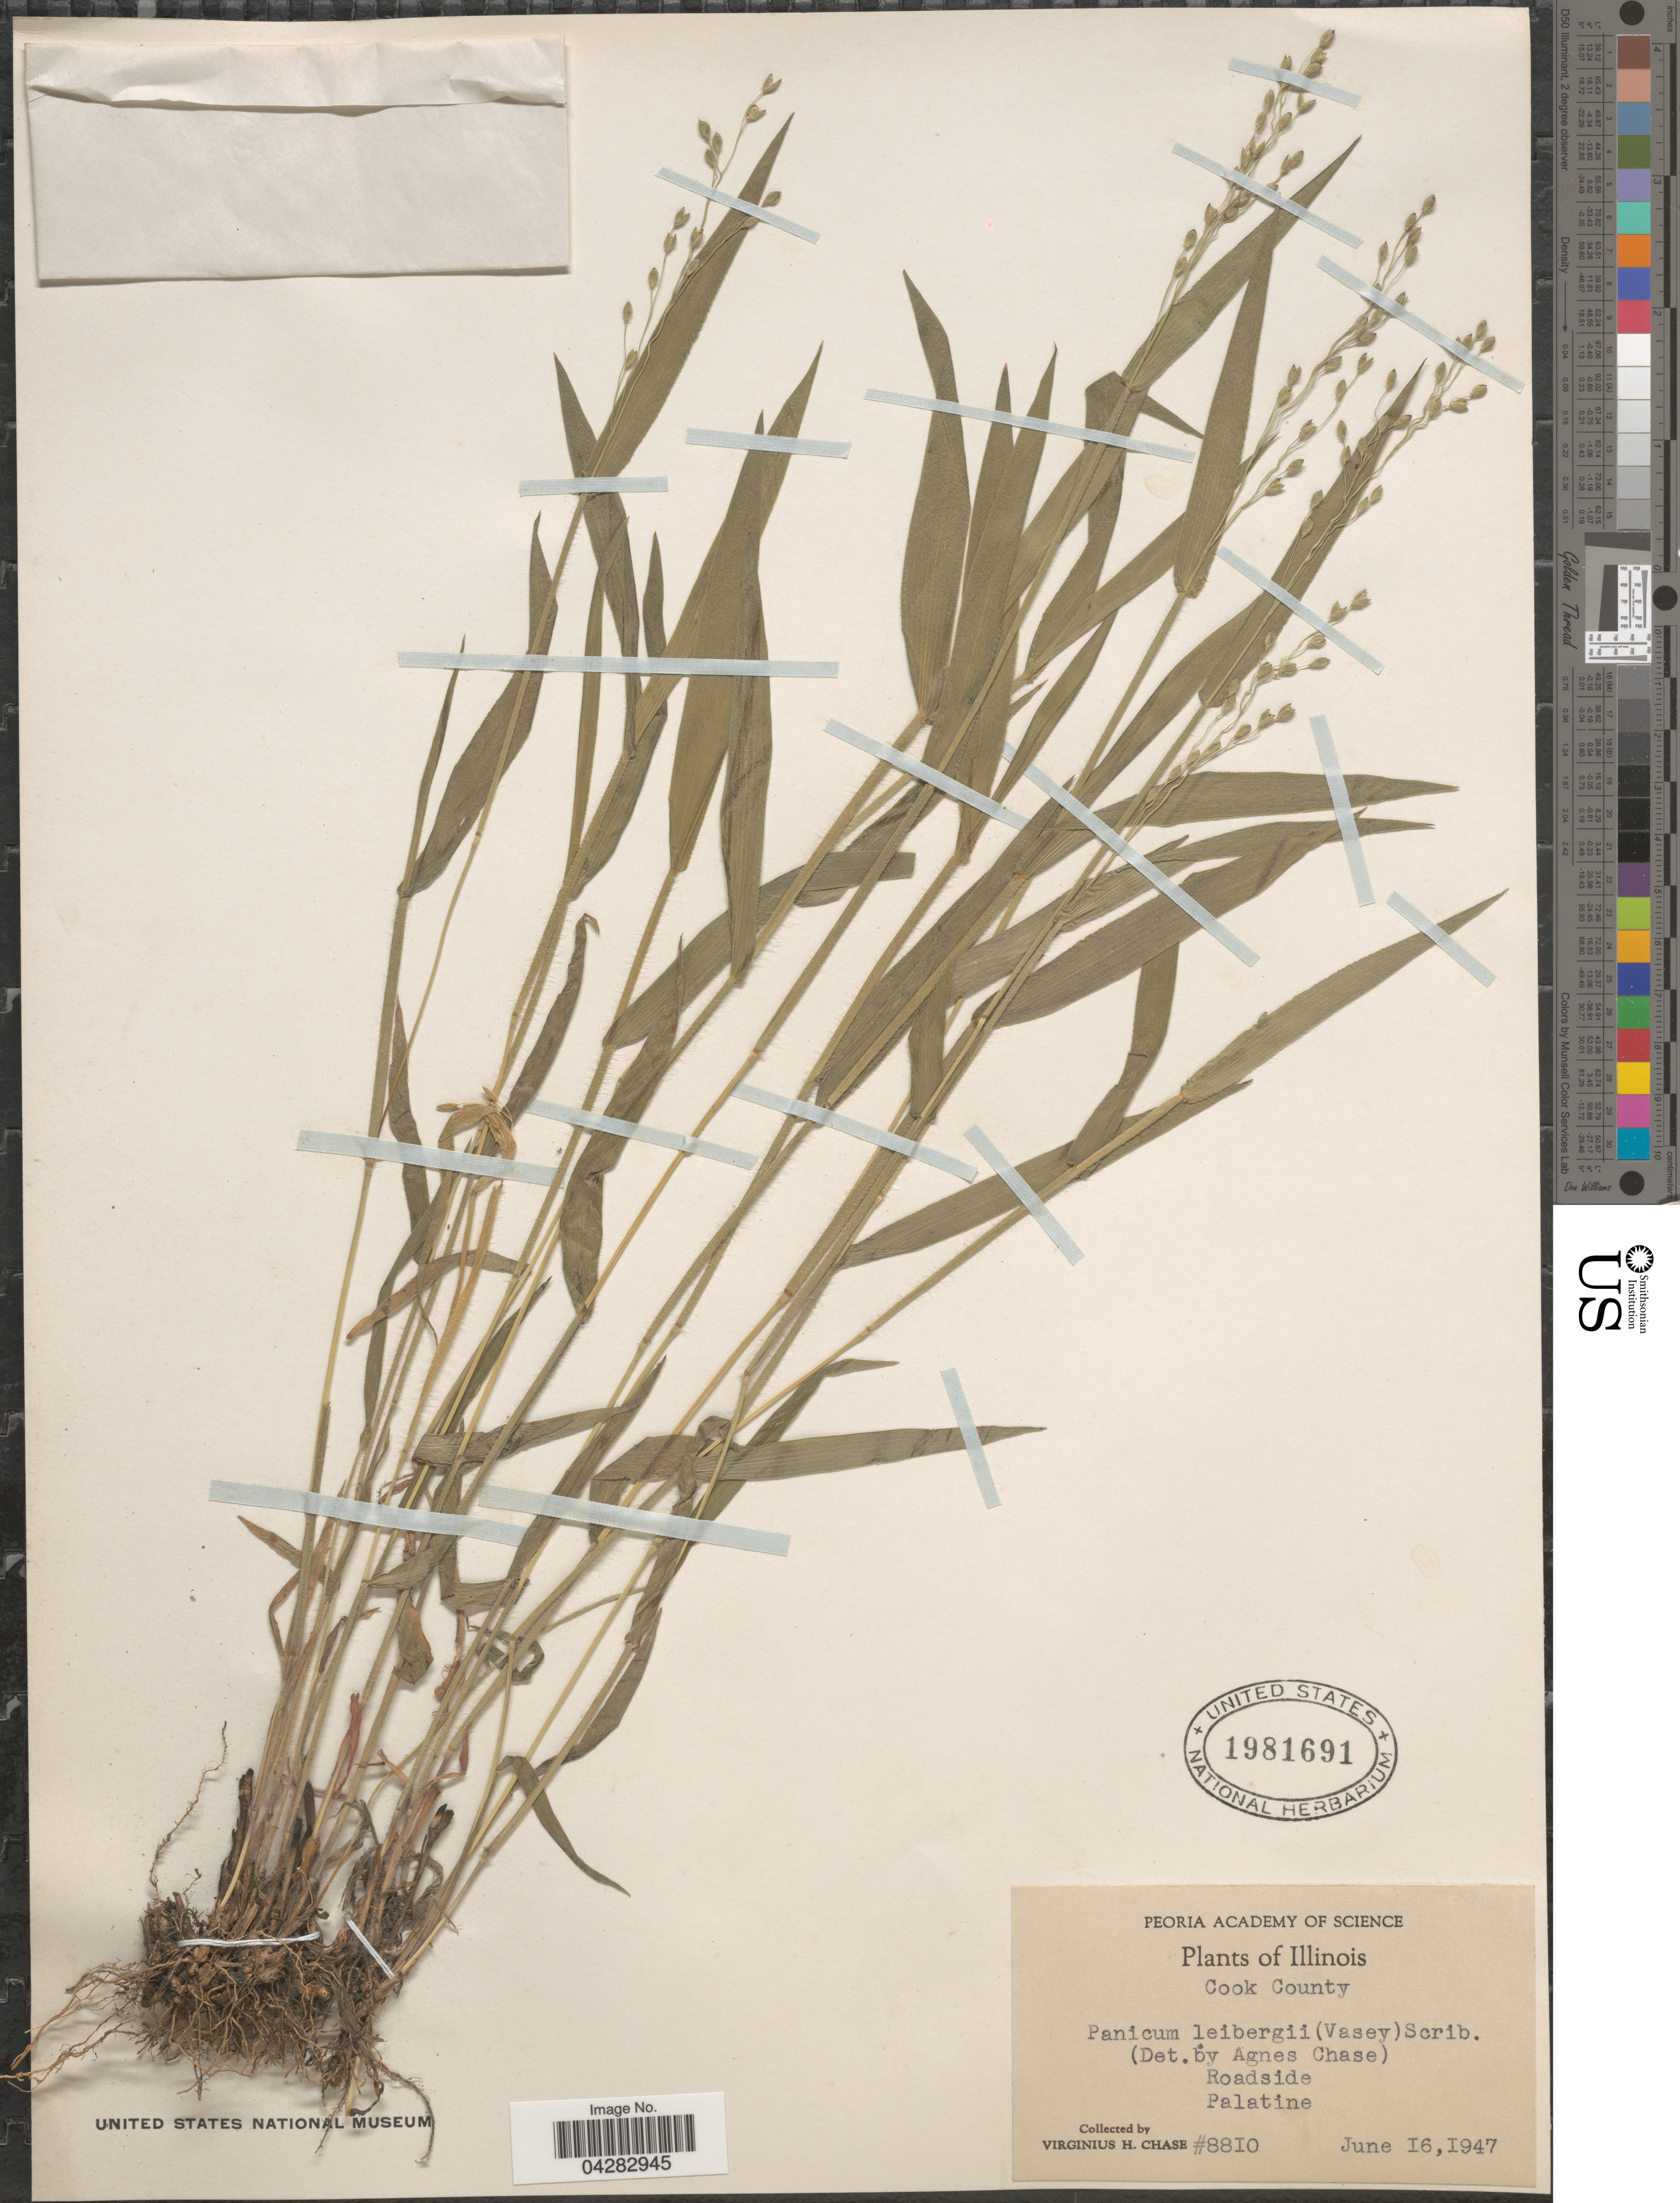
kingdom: Plantae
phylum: Tracheophyta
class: Liliopsida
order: Poales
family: Poaceae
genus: Dichanthelium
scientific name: Dichanthelium leibergii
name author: (Vasey) Gould & C.A. Clark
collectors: V. H. Chase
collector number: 8810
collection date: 1947-06-16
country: United States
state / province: Illinois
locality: Cook County. Roadside, Palatine.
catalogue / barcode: US 1981691